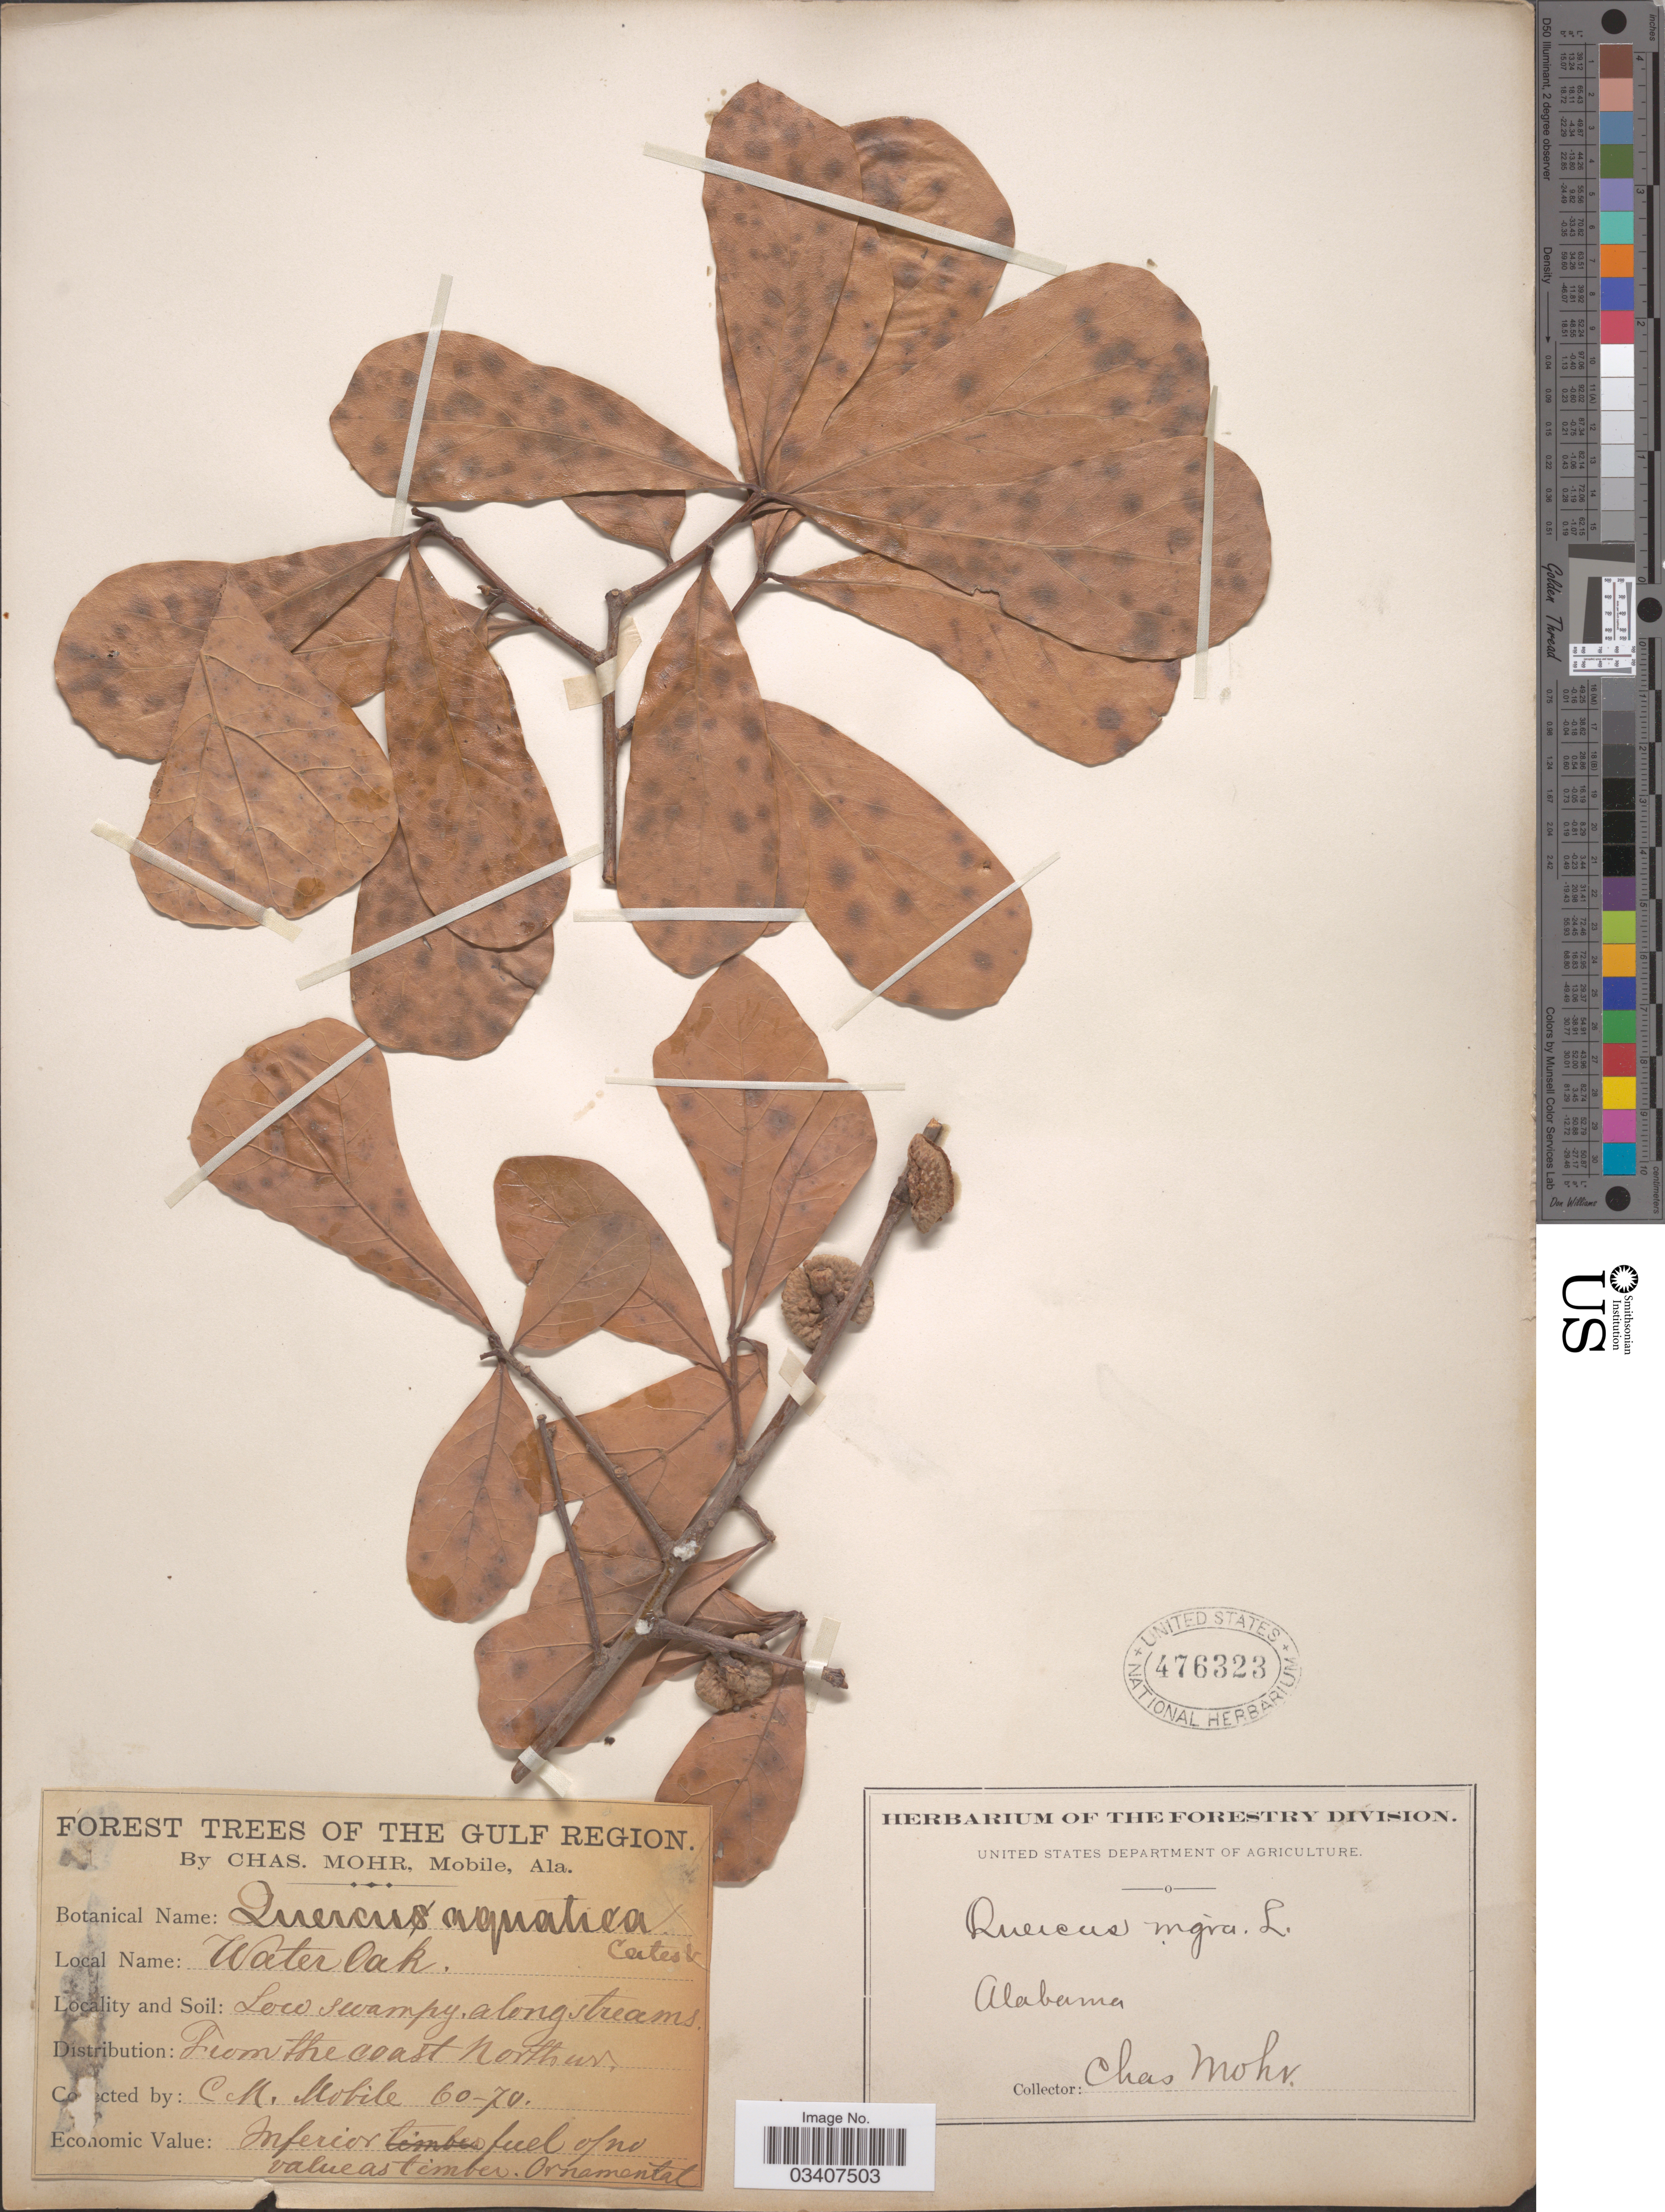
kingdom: Plantae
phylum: Tracheophyta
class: Magnoliopsida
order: Fagales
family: Fagaceae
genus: Quercus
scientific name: Quercus nigra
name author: L.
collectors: Mohr, C. T. (herbarium)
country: United States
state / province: Alabama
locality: Low swampy along streams. Mobile.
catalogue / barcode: US 476323